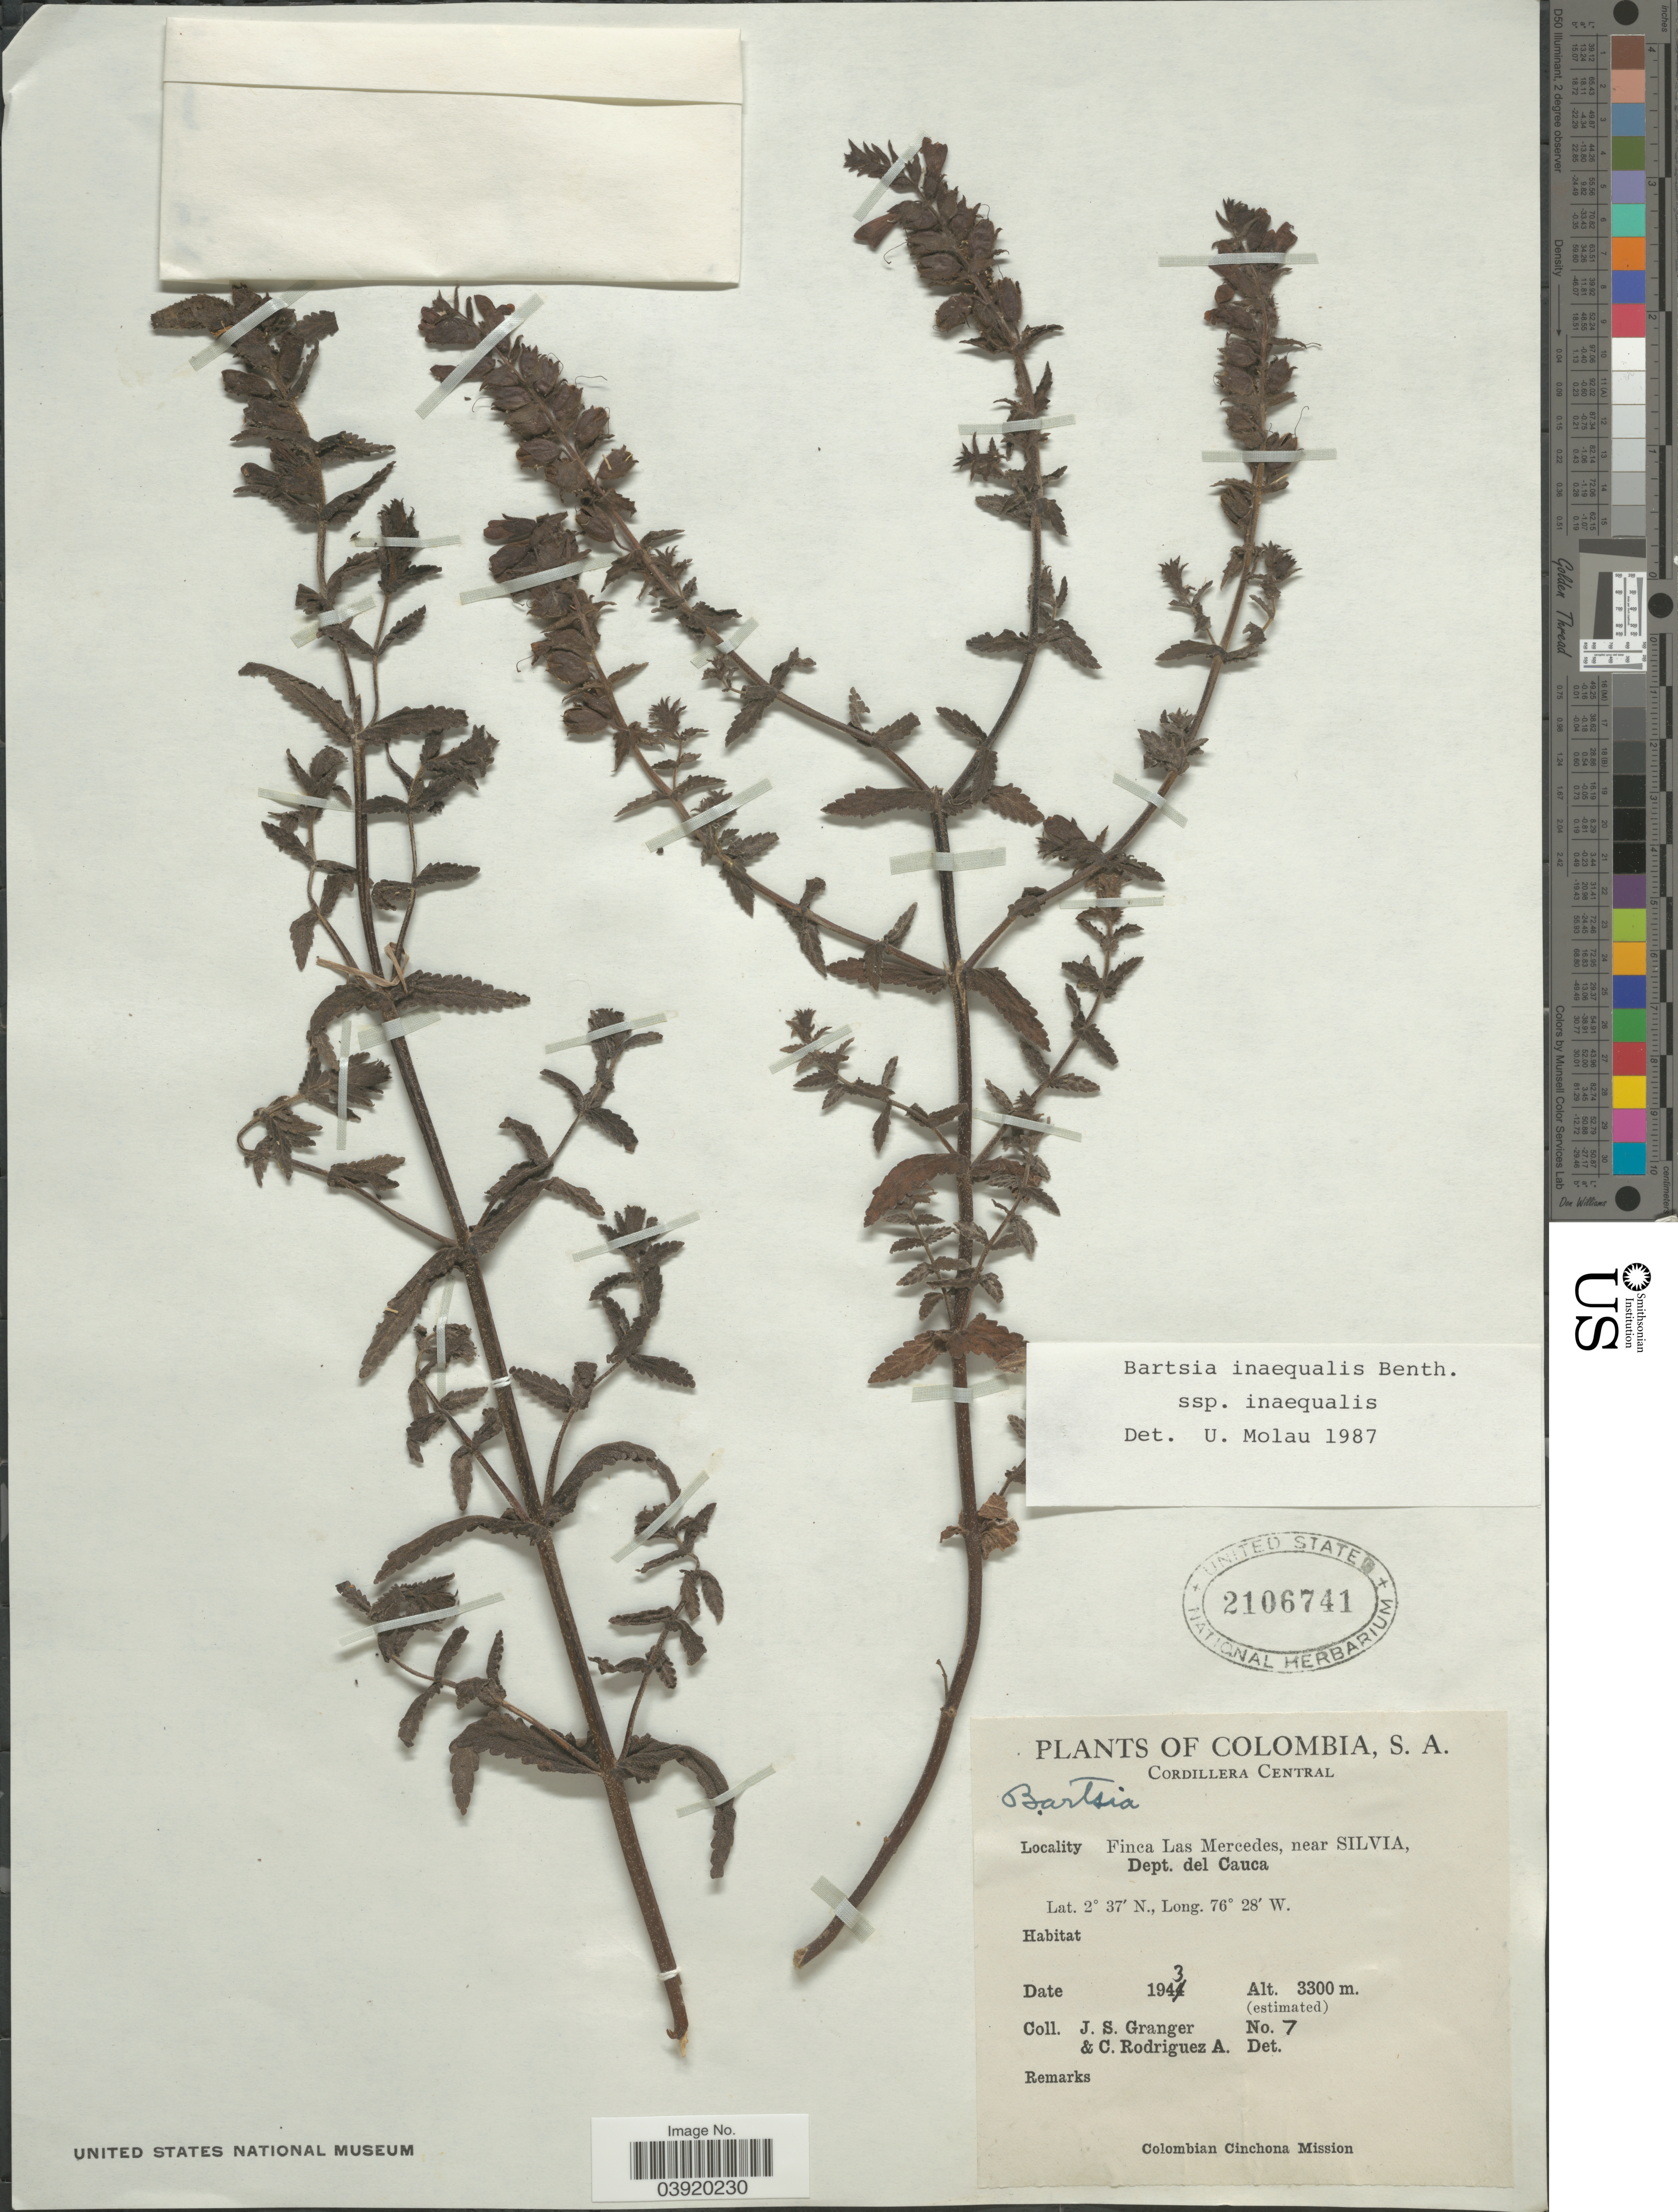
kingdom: Plantae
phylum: Tracheophyta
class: Magnoliopsida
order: Lamiales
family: Orobanchaceae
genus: Bartsia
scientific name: Bartsia inaequalis subsp. inaequalis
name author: Benth.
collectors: J. Granger & C. Rodriguez-A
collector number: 7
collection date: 1943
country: Colombia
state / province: Cauca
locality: Cordillera Central. Finca Las Mercedes, near Silvia. Dept. del Cauca.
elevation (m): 3300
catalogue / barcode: US 2106741